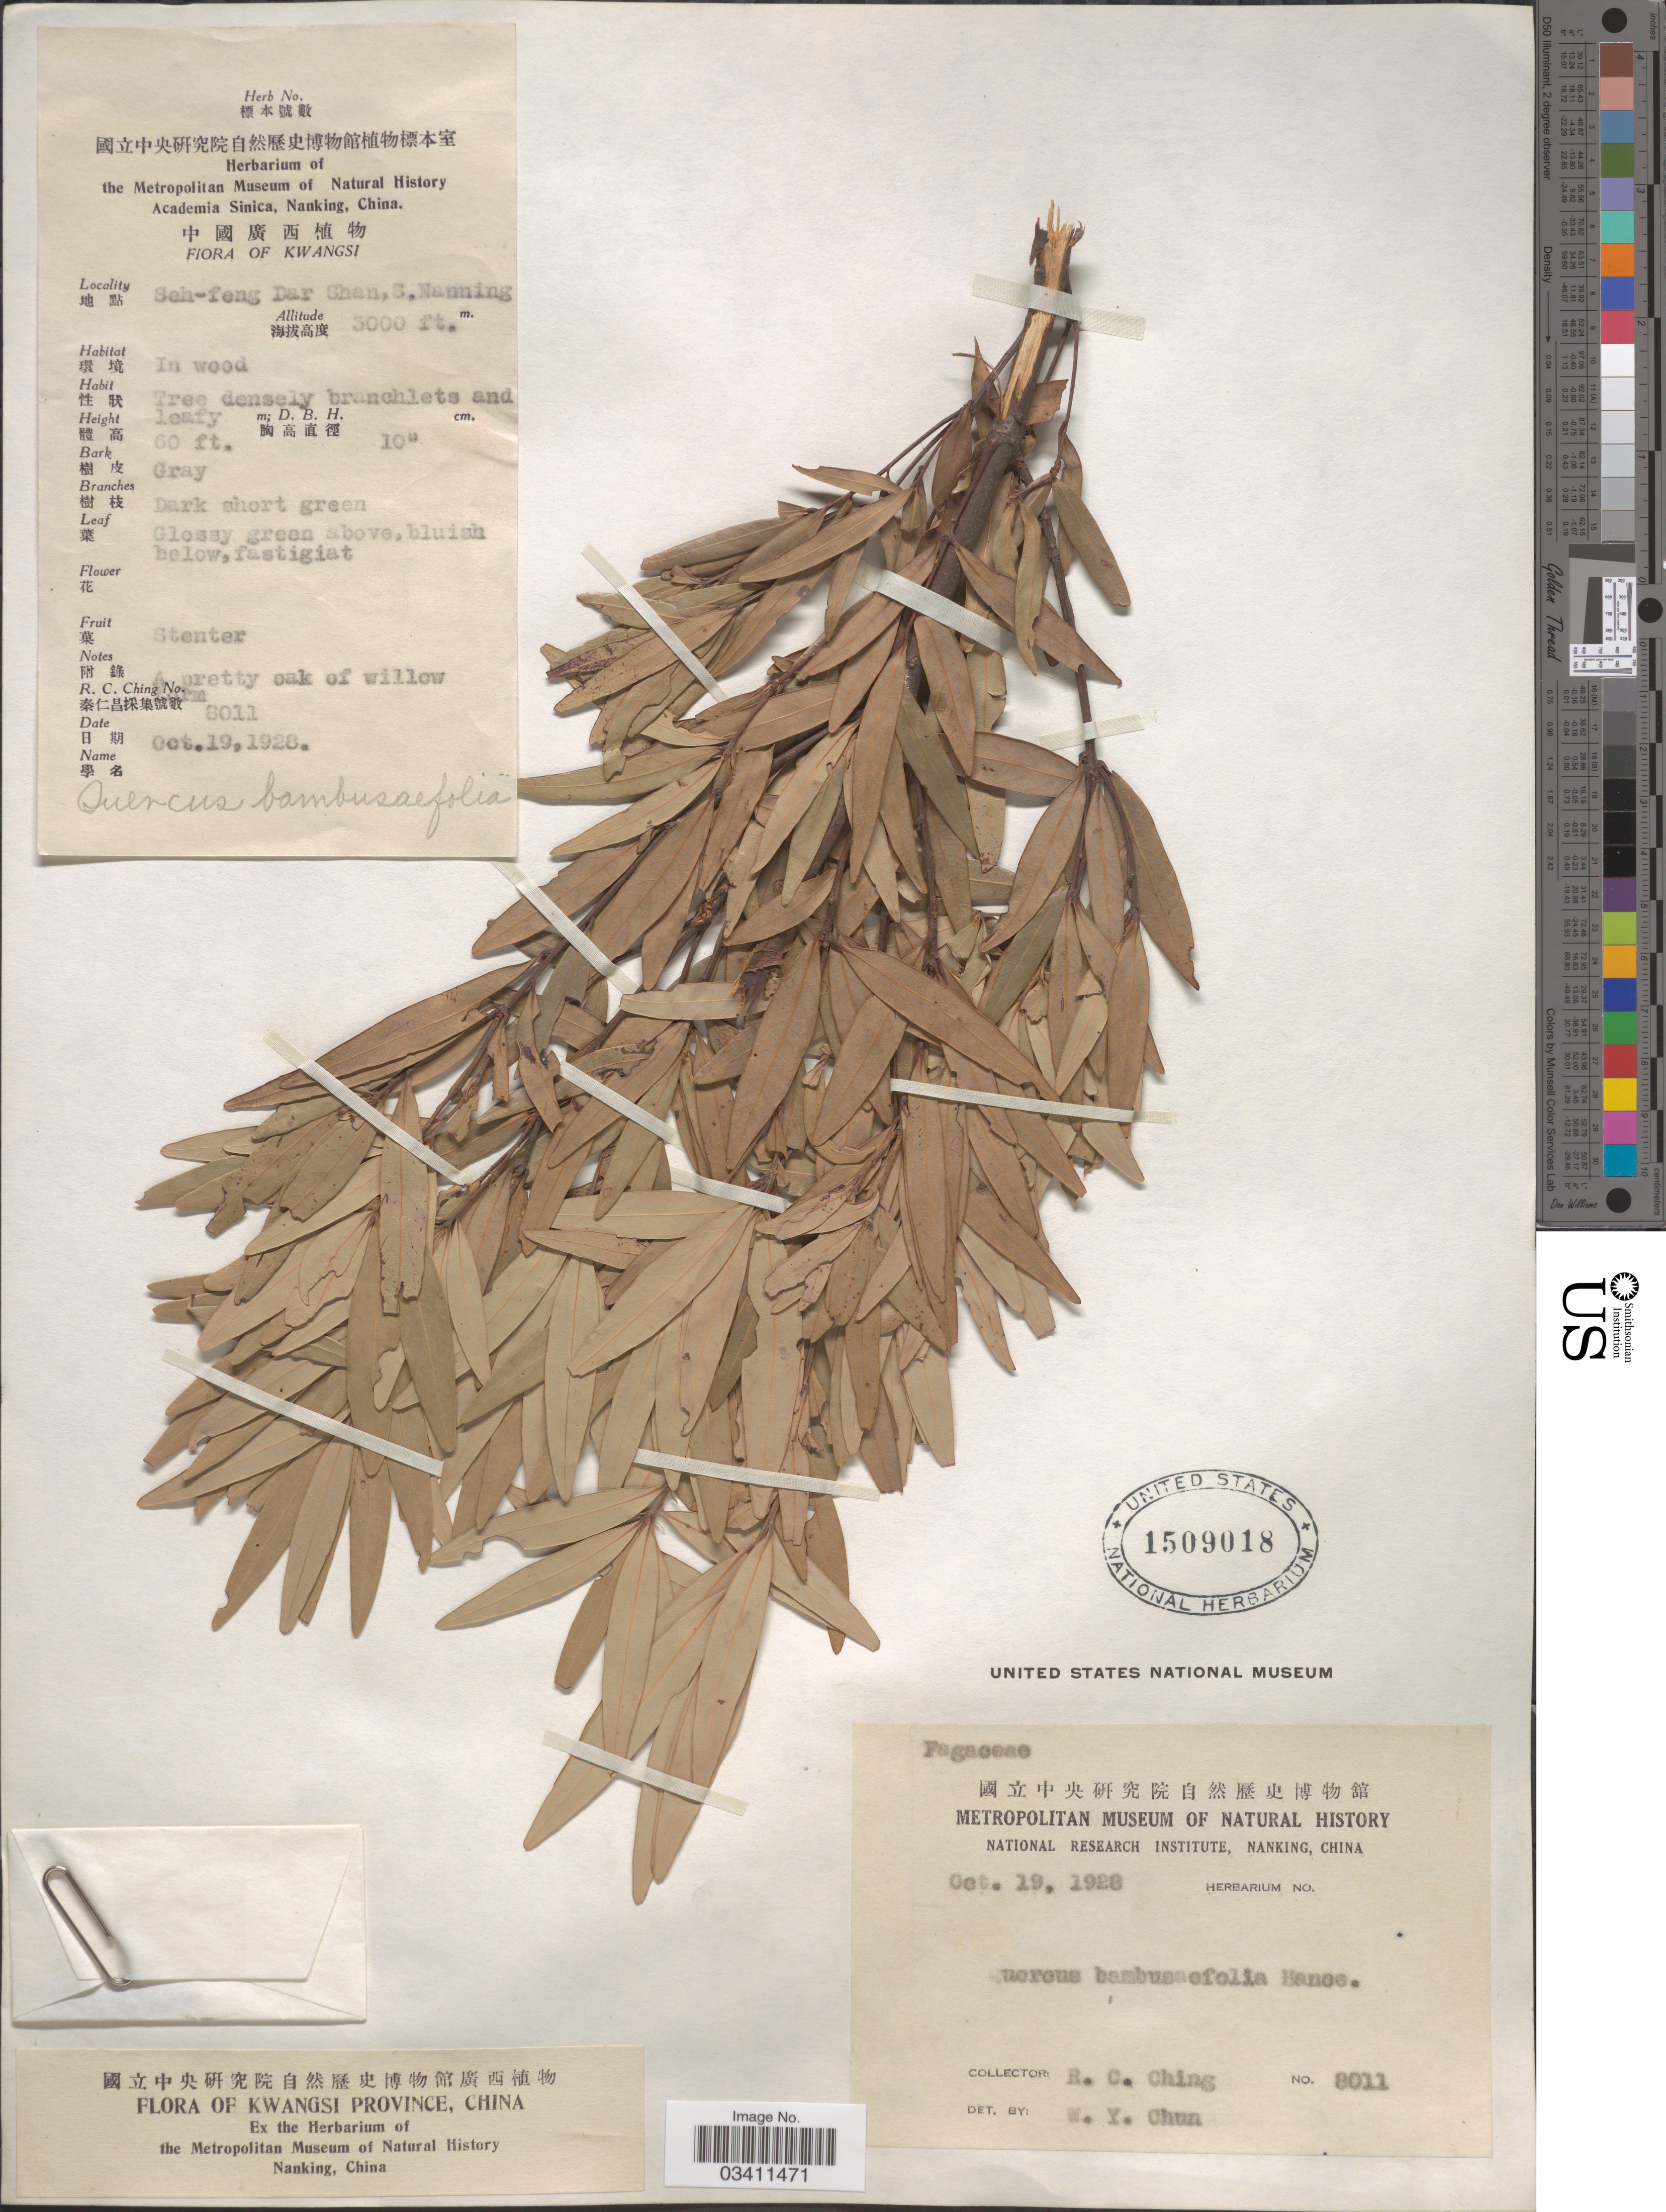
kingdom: Plantae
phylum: Tracheophyta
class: Magnoliopsida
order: Fagales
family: Fagaceae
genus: Quercus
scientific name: Quercus bambusaefolia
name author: Hance in Seem.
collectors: R. C. Ching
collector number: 8011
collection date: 1928-10-19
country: China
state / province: Guangxi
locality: Kwangsi Province. Seh-feng Dar Shan, S. Nanning.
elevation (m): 914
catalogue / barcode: US 1509018